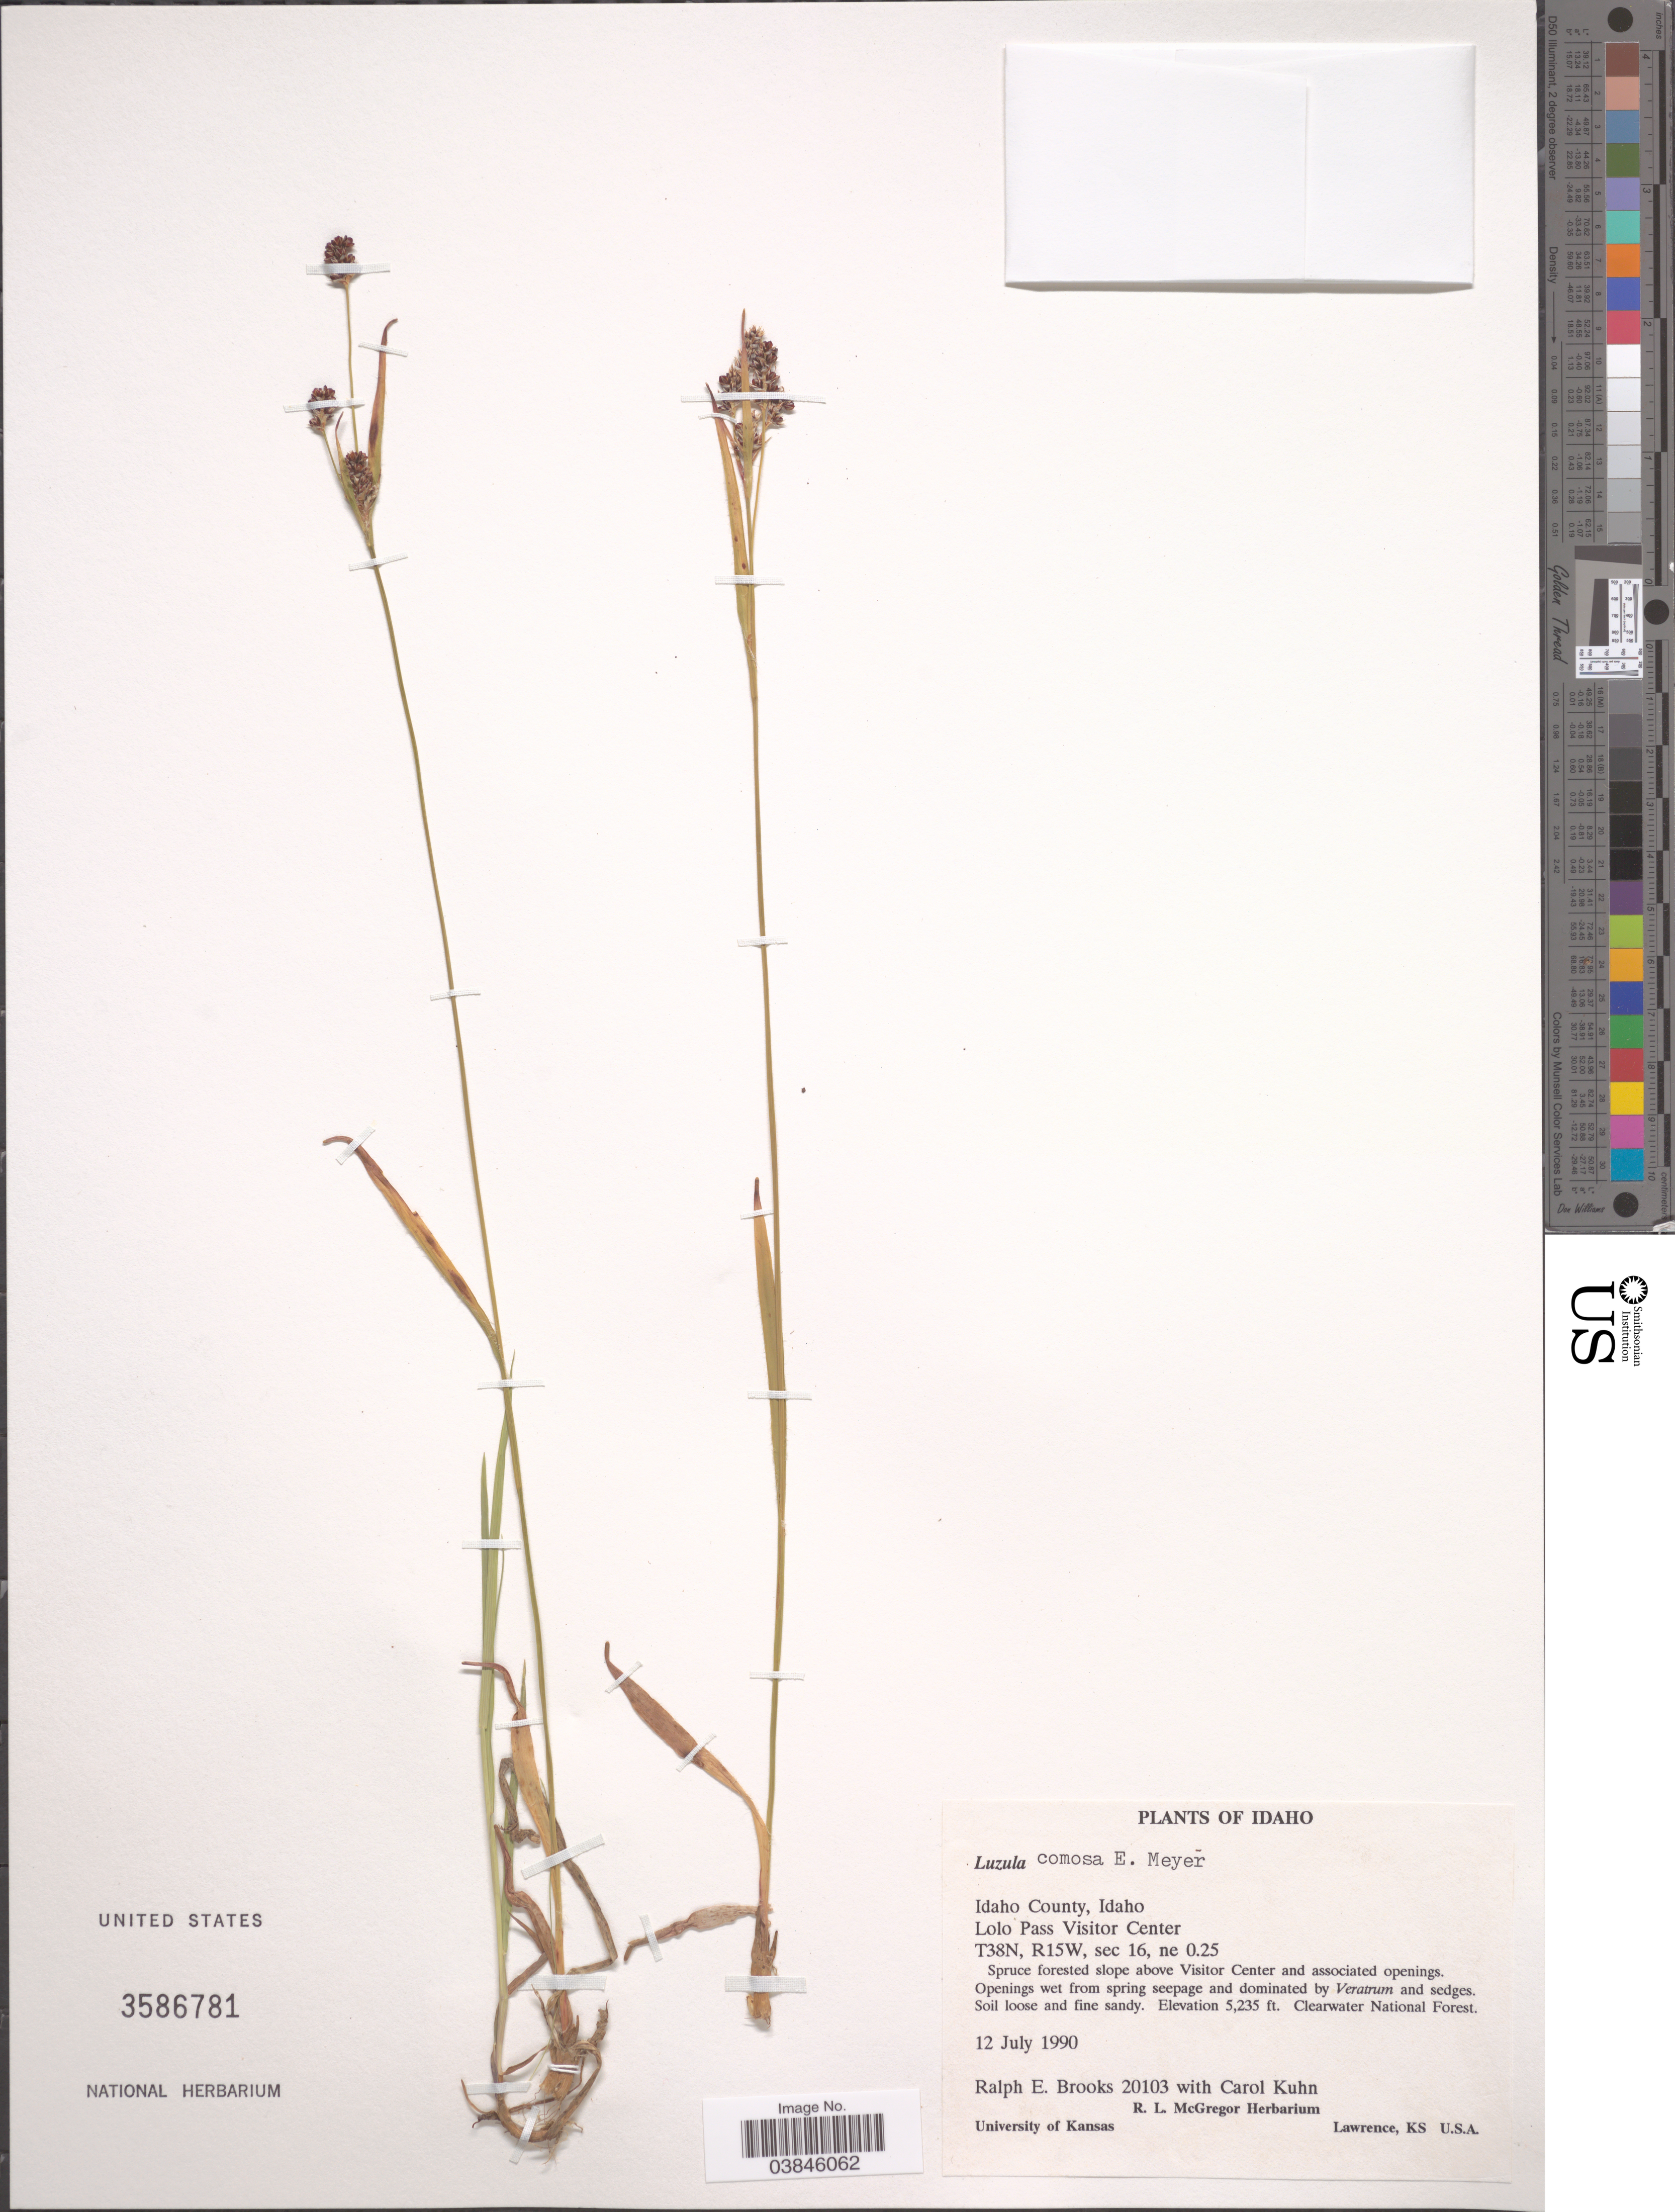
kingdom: Plantae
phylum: Tracheophyta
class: Liliopsida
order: Poales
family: Juncaceae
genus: Luzula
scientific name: Luzula multiflora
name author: (Ehrh.) Lej.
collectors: R. E. Brooks & C. Kuhn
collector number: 20103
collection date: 1990-07-12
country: United States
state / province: Idaho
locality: Idaho County. Lolo Pass Visitor Center. T38N, R15W, sec 16, ne 0.25. Spruce forested slope above Visitor Center and associated openings. Clearwater National Forest.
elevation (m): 1596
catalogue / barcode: US 3586781